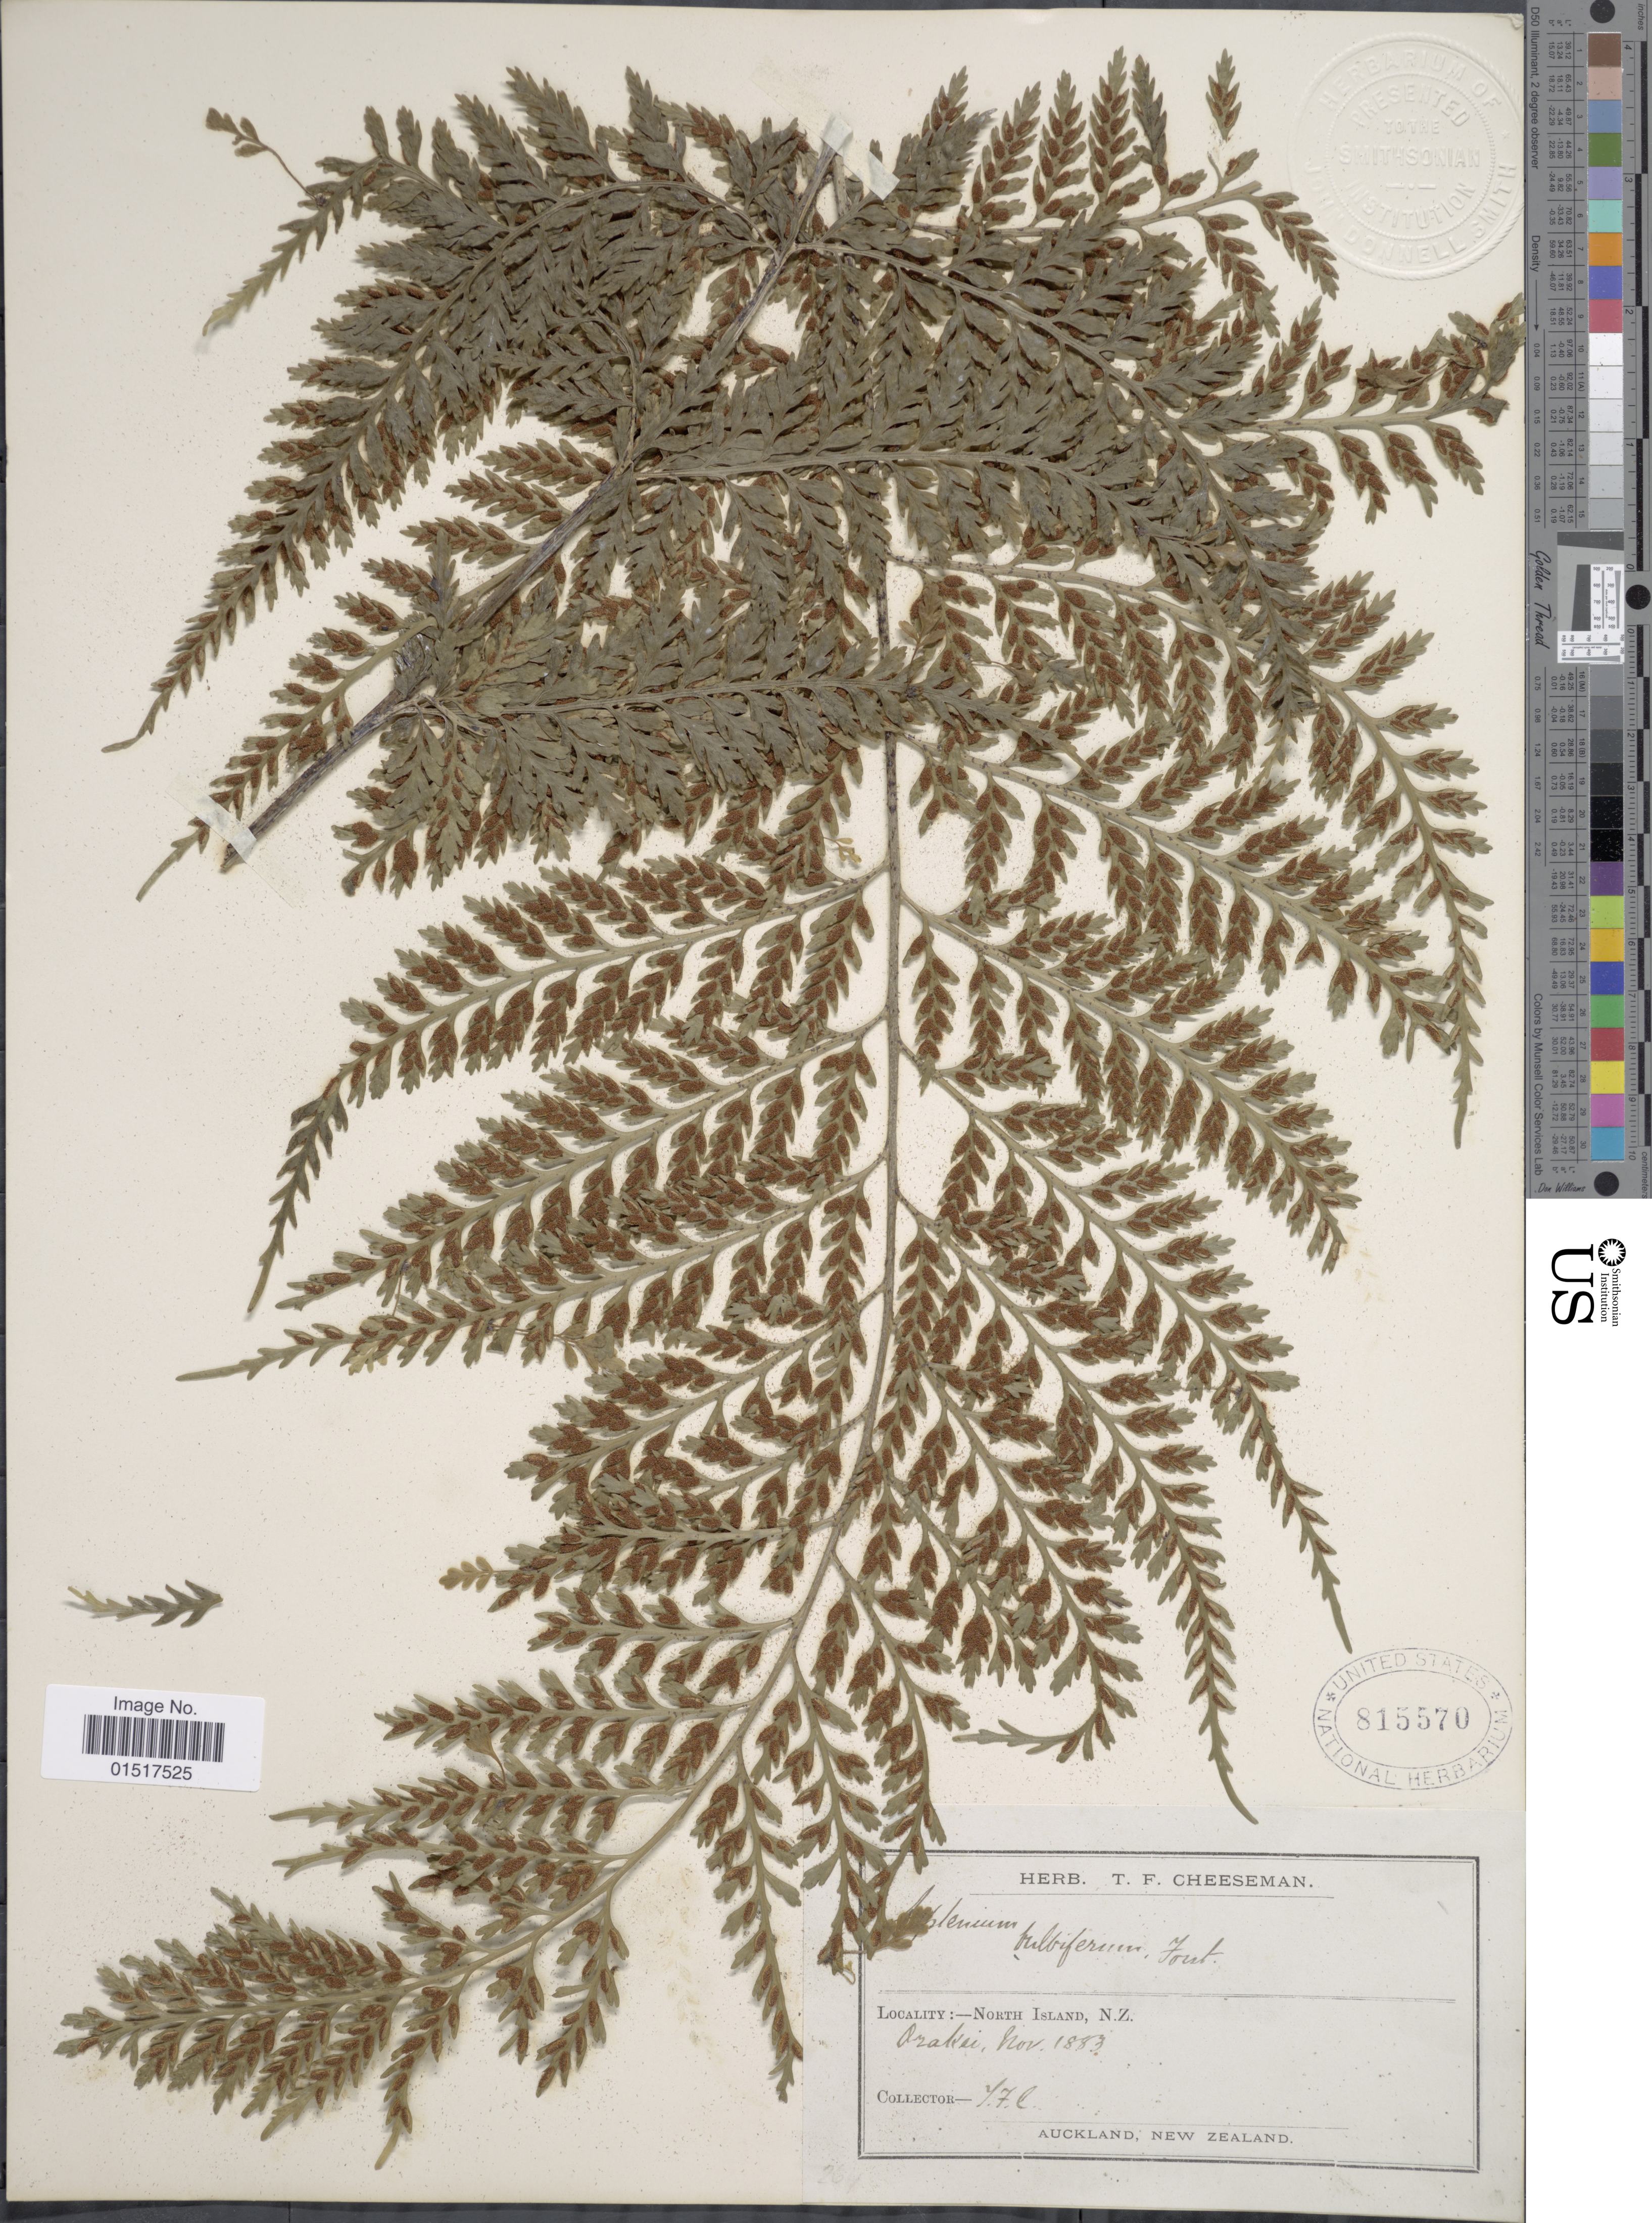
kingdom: Plantae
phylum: Tracheophyta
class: Polypodiopsida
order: Polypodiales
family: Aspleniaceae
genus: Asplenium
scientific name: Asplenium bulbiferum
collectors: T. F. Cheeseman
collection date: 1883-11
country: French Polynesia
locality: North Island, N.Z. Orakei.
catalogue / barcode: US 815570